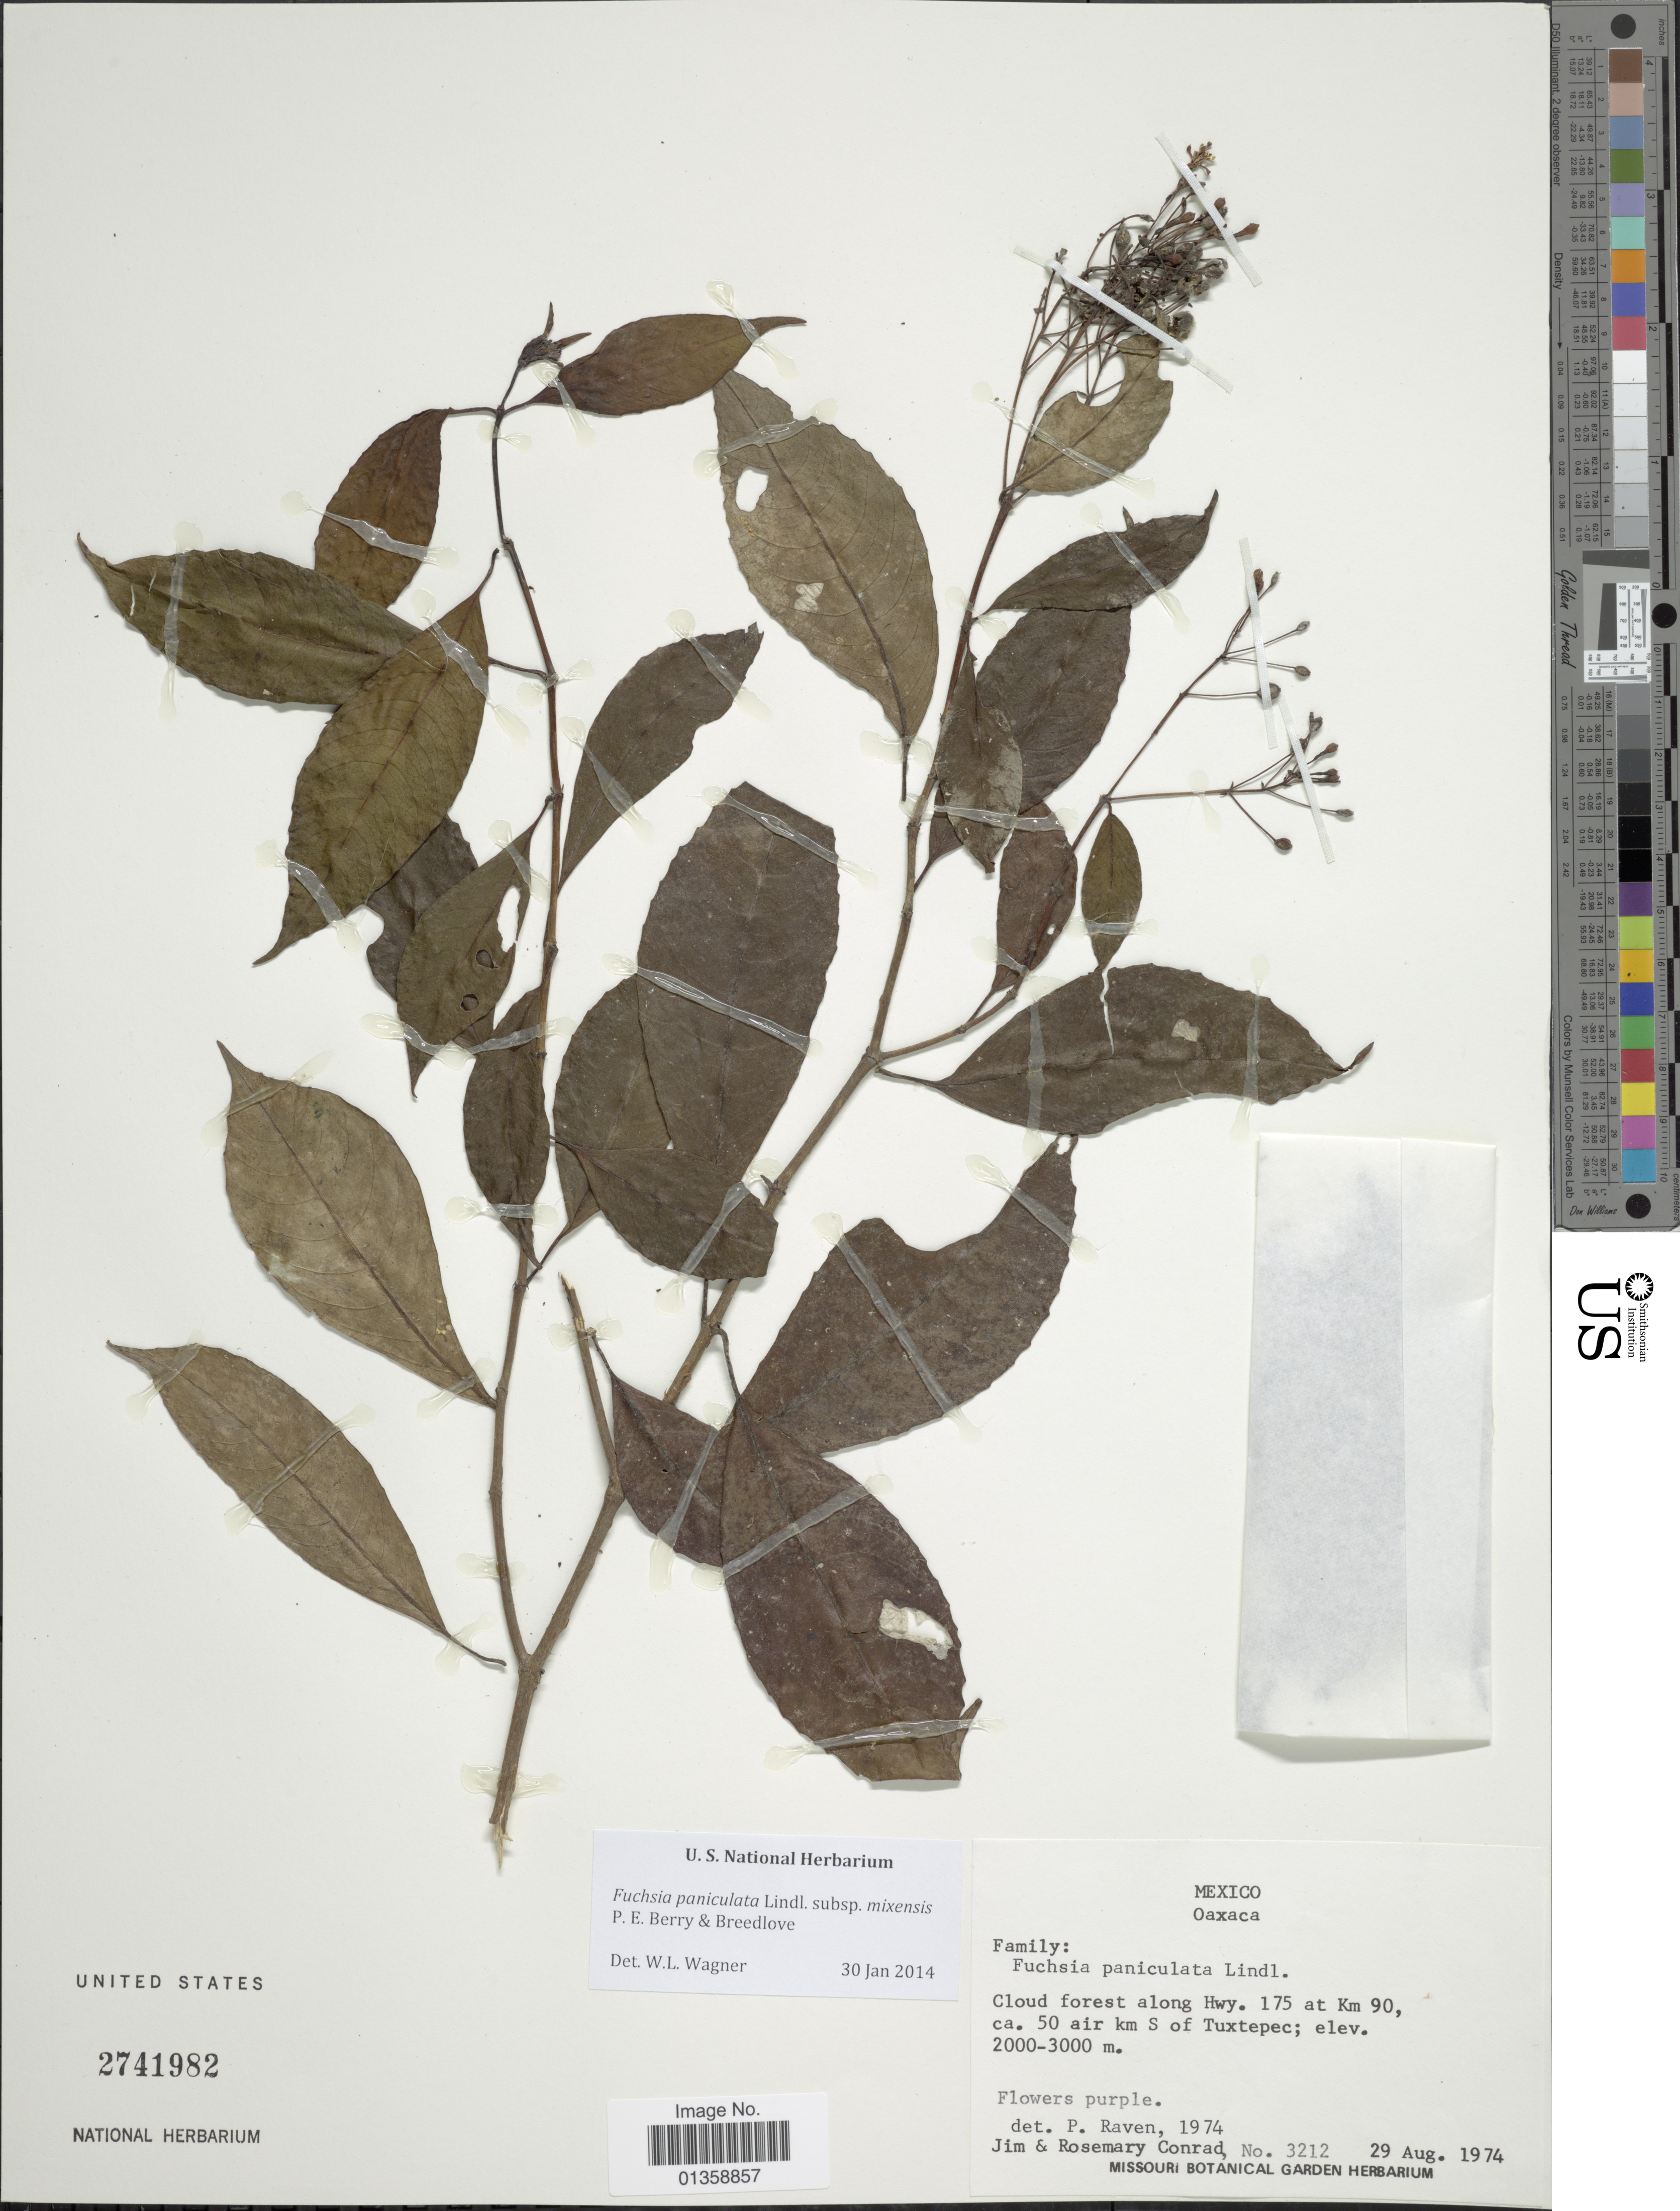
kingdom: Plantae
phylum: Tracheophyta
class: Magnoliopsida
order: Myrtales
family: Onagraceae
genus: Fuchsia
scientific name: Fuchsia paniculata subsp. mixensis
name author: P.E. Berry & Breedlove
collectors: J. Conrad & R. Conrad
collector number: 3212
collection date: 1974-08-29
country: Mexico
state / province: Oaxaca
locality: Cloud forest along Hwy. 175 at Km 90, ca. 50 air km S of Tuxtepec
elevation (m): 2000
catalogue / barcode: US 2741982